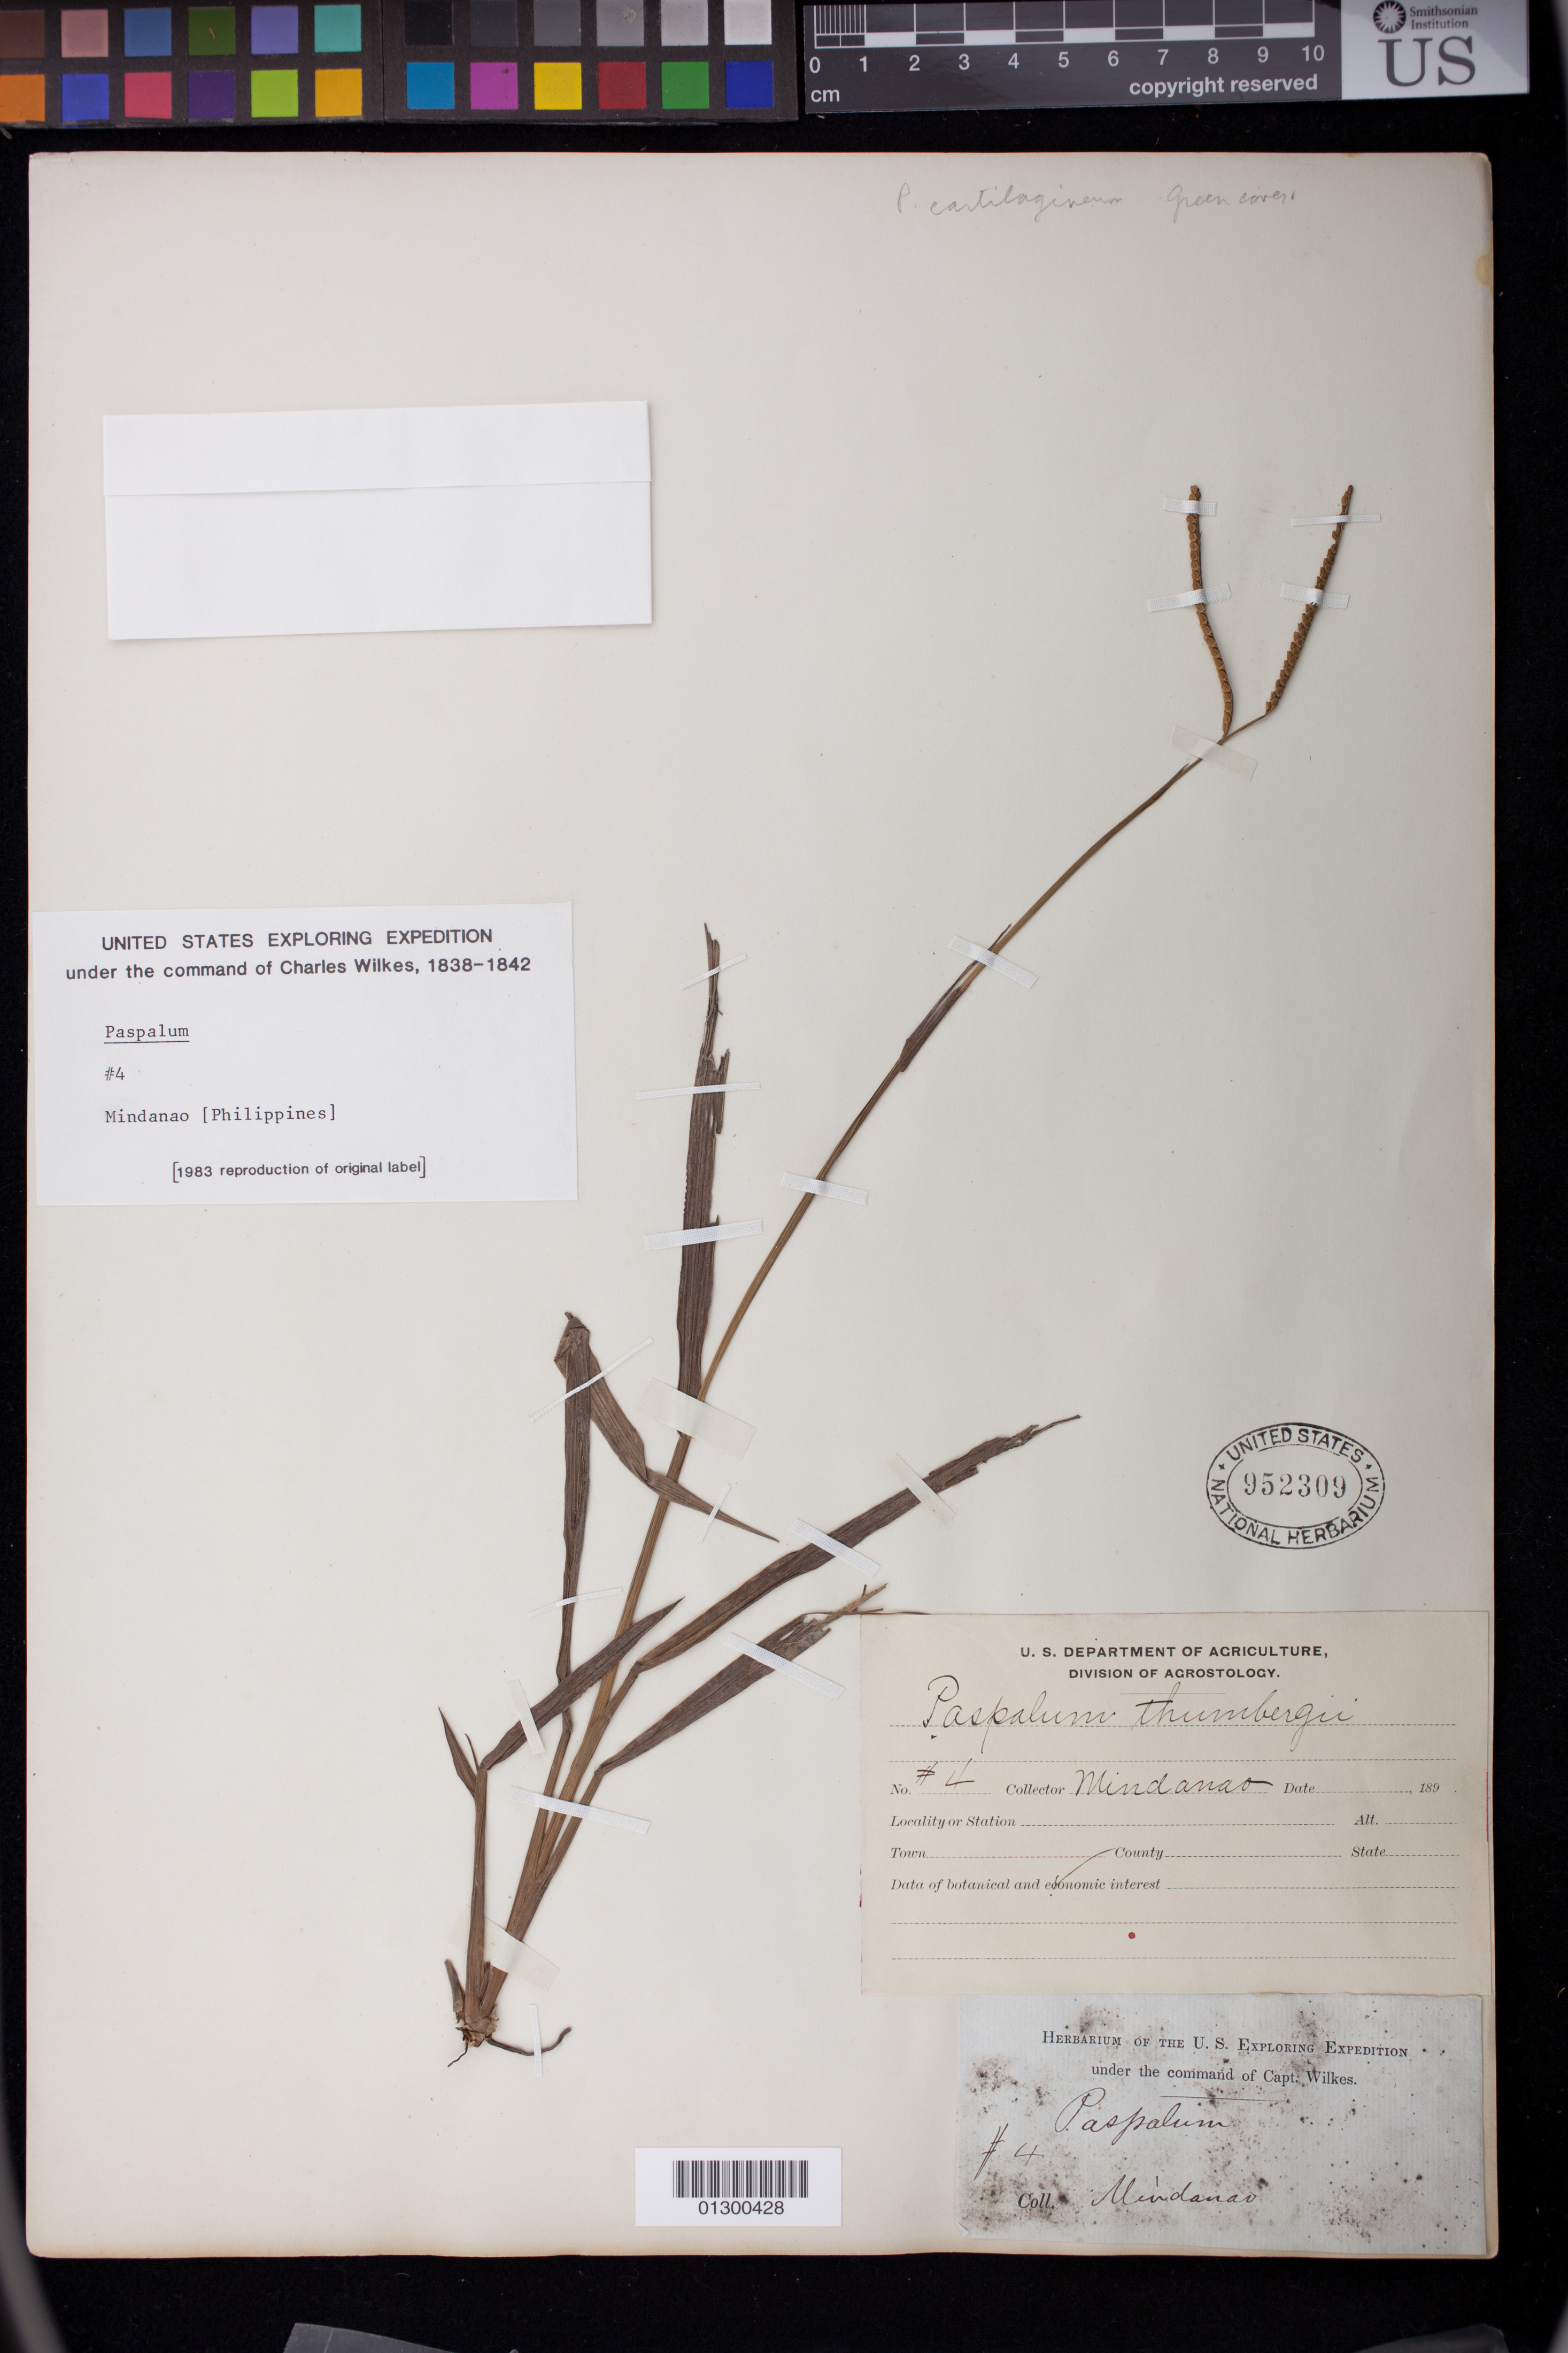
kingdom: Plantae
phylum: Tracheophyta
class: Liliopsida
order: Poales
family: Poaceae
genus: Paspalum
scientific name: Paspalum thunbergii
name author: Kunth ex Steud.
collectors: Wilkes Explor. Exped.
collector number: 4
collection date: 1838/1842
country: Philippines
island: Mindanao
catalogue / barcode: US 952309